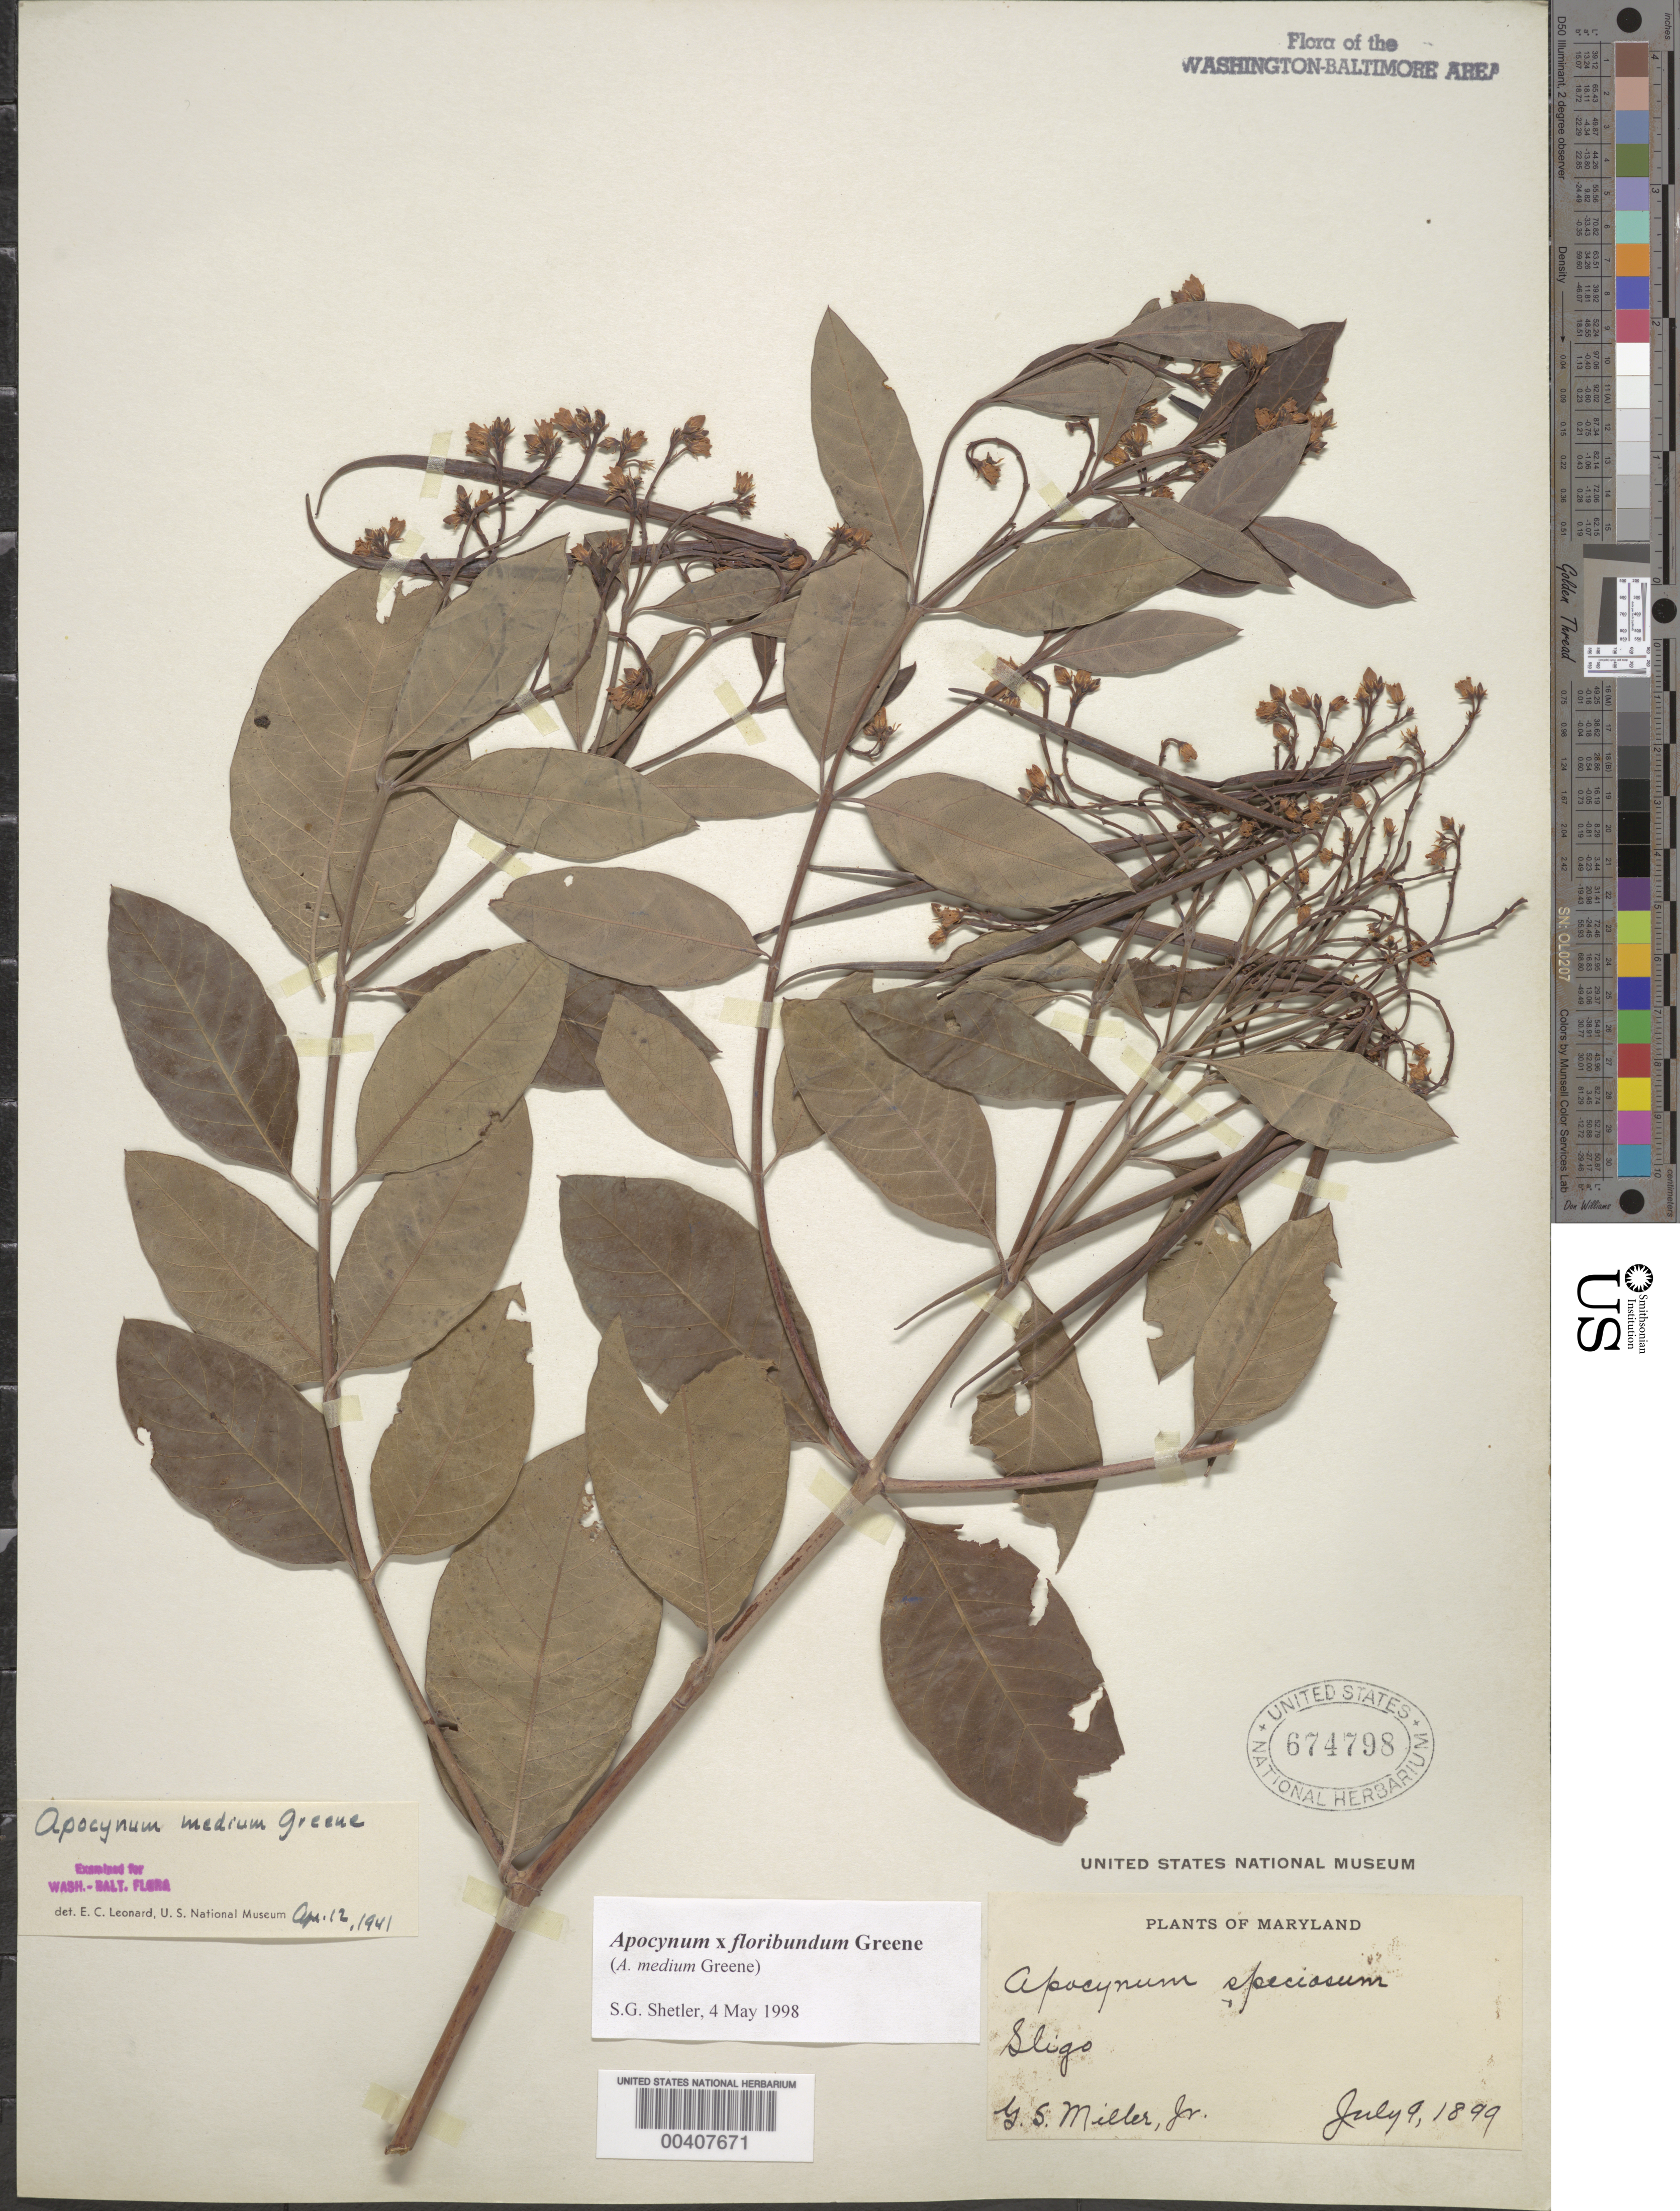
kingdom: Plantae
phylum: Tracheophyta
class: Magnoliopsida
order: Gentianales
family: Apocynaceae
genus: Apocynum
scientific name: Apocynum x floribundum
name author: Greene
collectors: G. S. Miller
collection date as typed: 09 Jul 1899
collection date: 1899-07-09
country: United States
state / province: Maryland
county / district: Montgomery / Prince George's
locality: Sligo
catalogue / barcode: US 674798